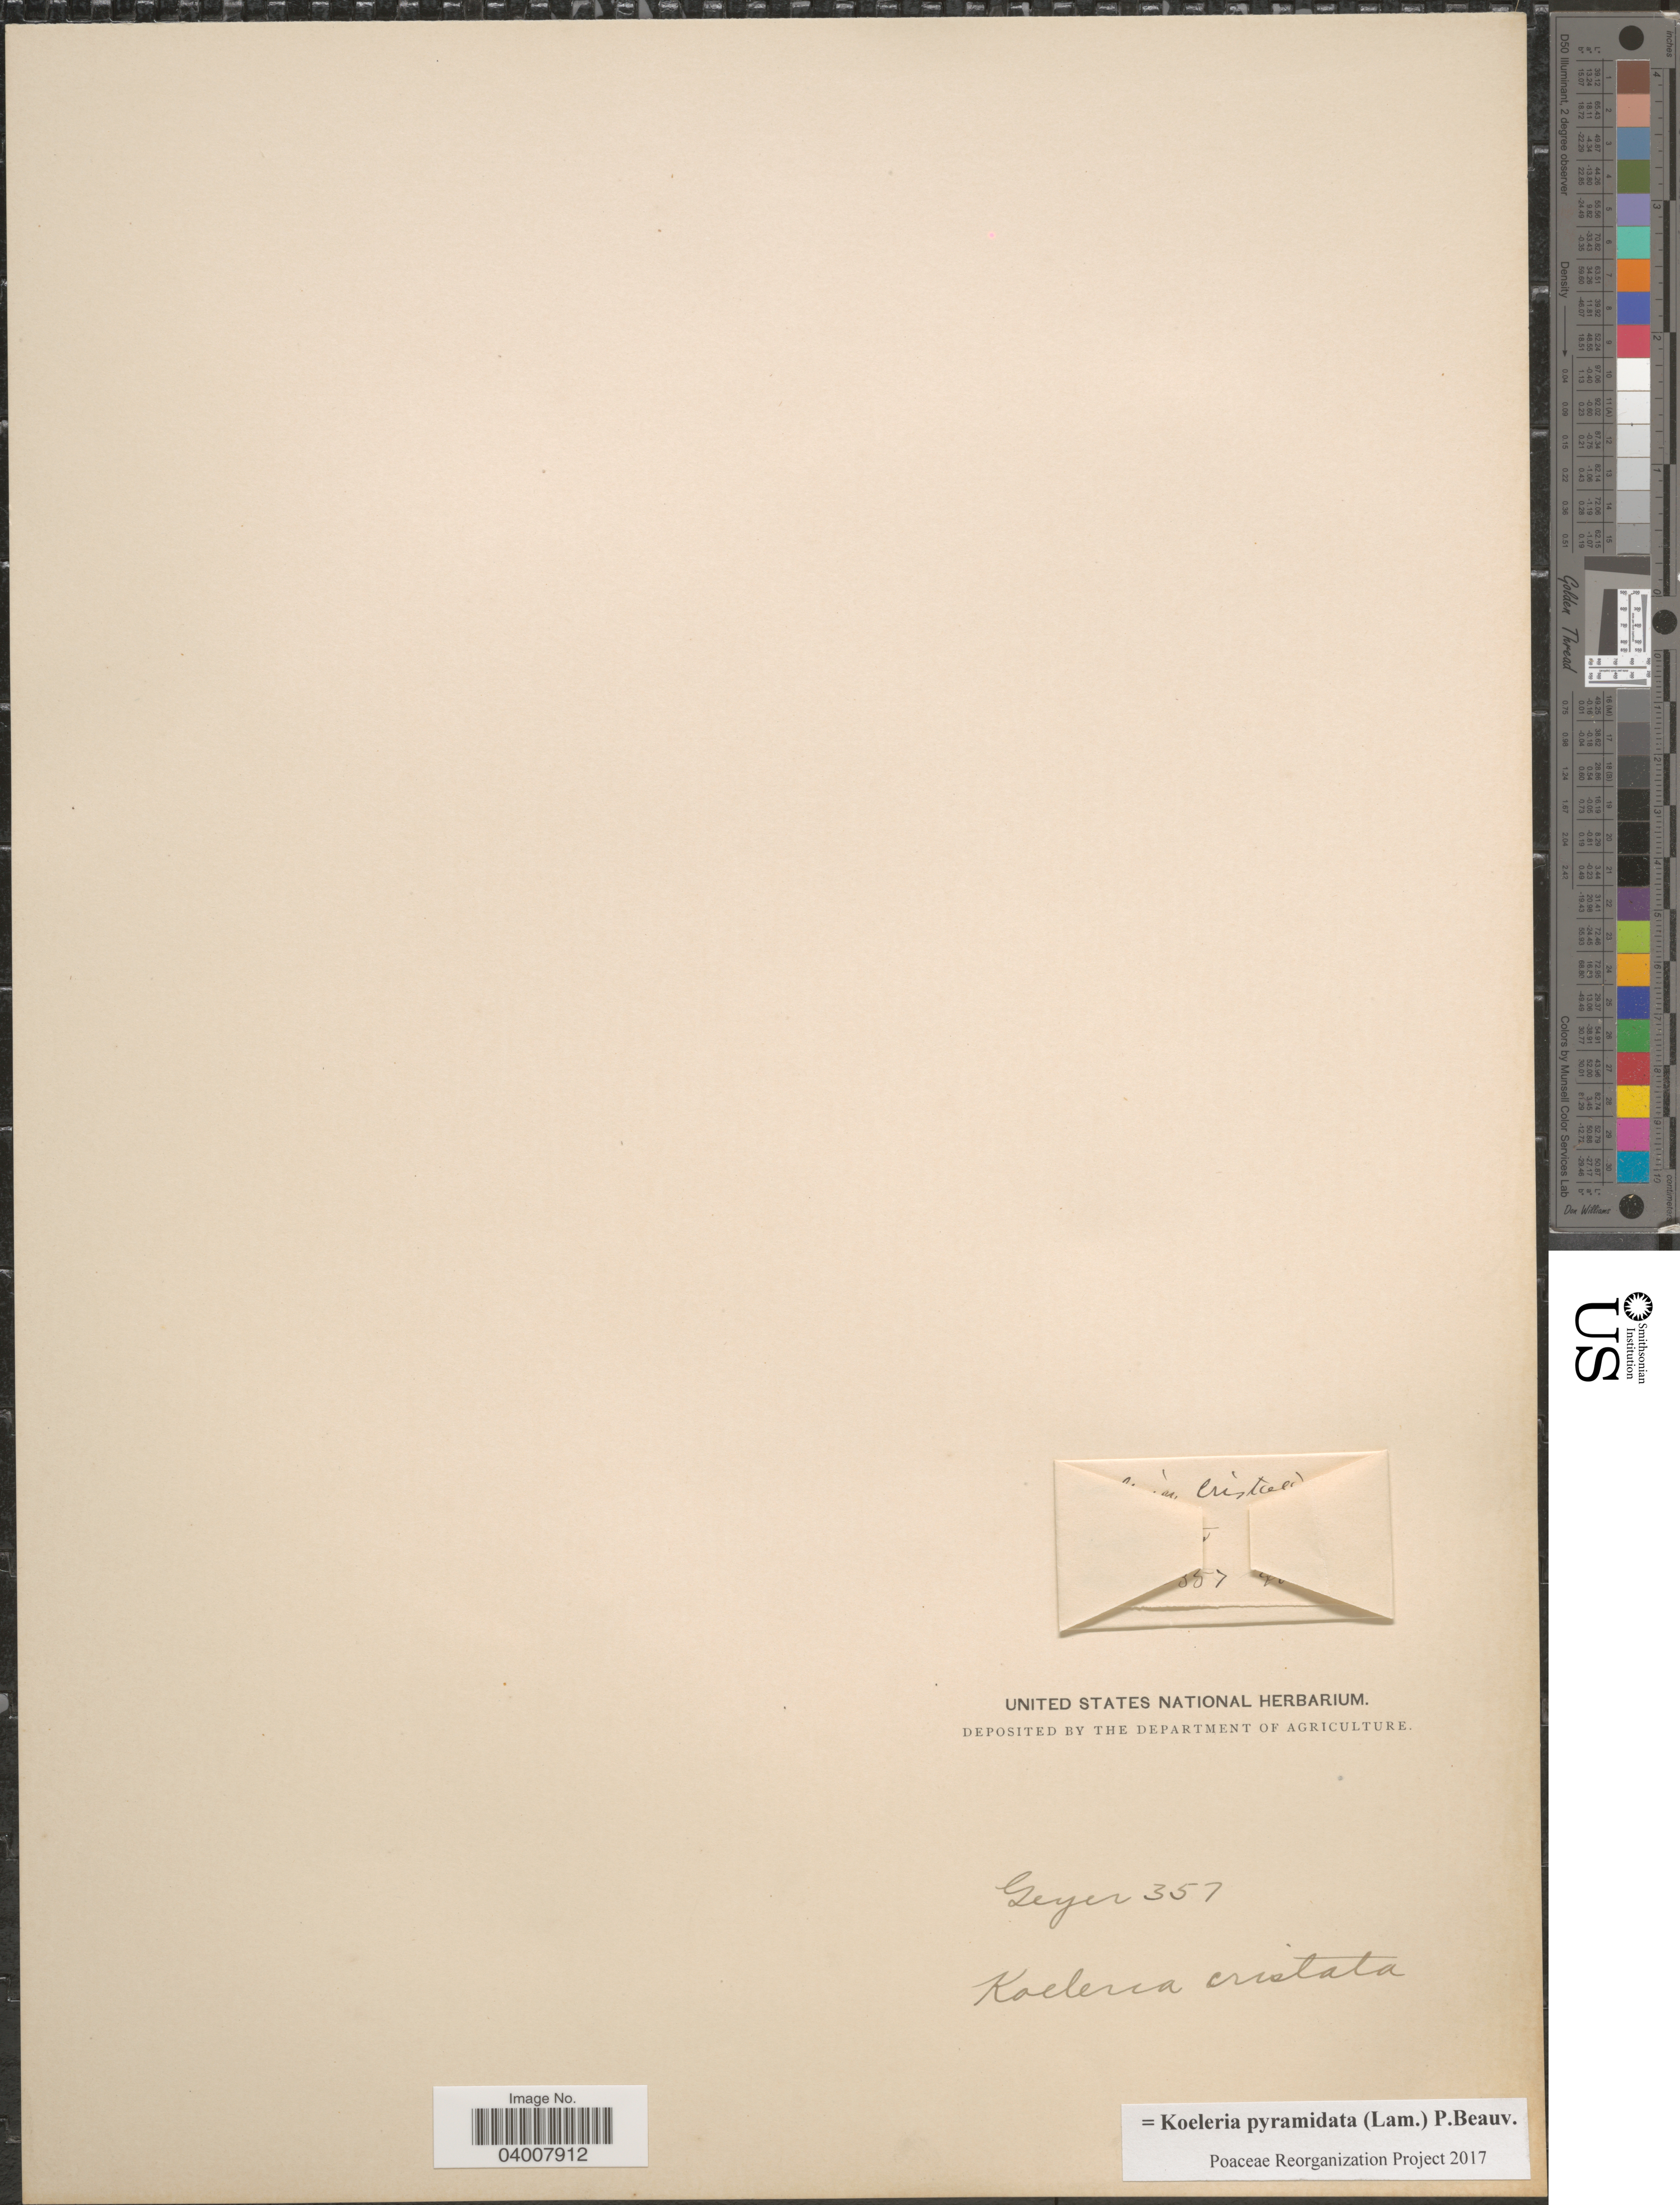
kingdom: Plantae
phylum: Tracheophyta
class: Liliopsida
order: Poales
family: Poaceae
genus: Koeleria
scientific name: Koeleria pyramidata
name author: (Lam.) P. Beauv.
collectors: Geyer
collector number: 357